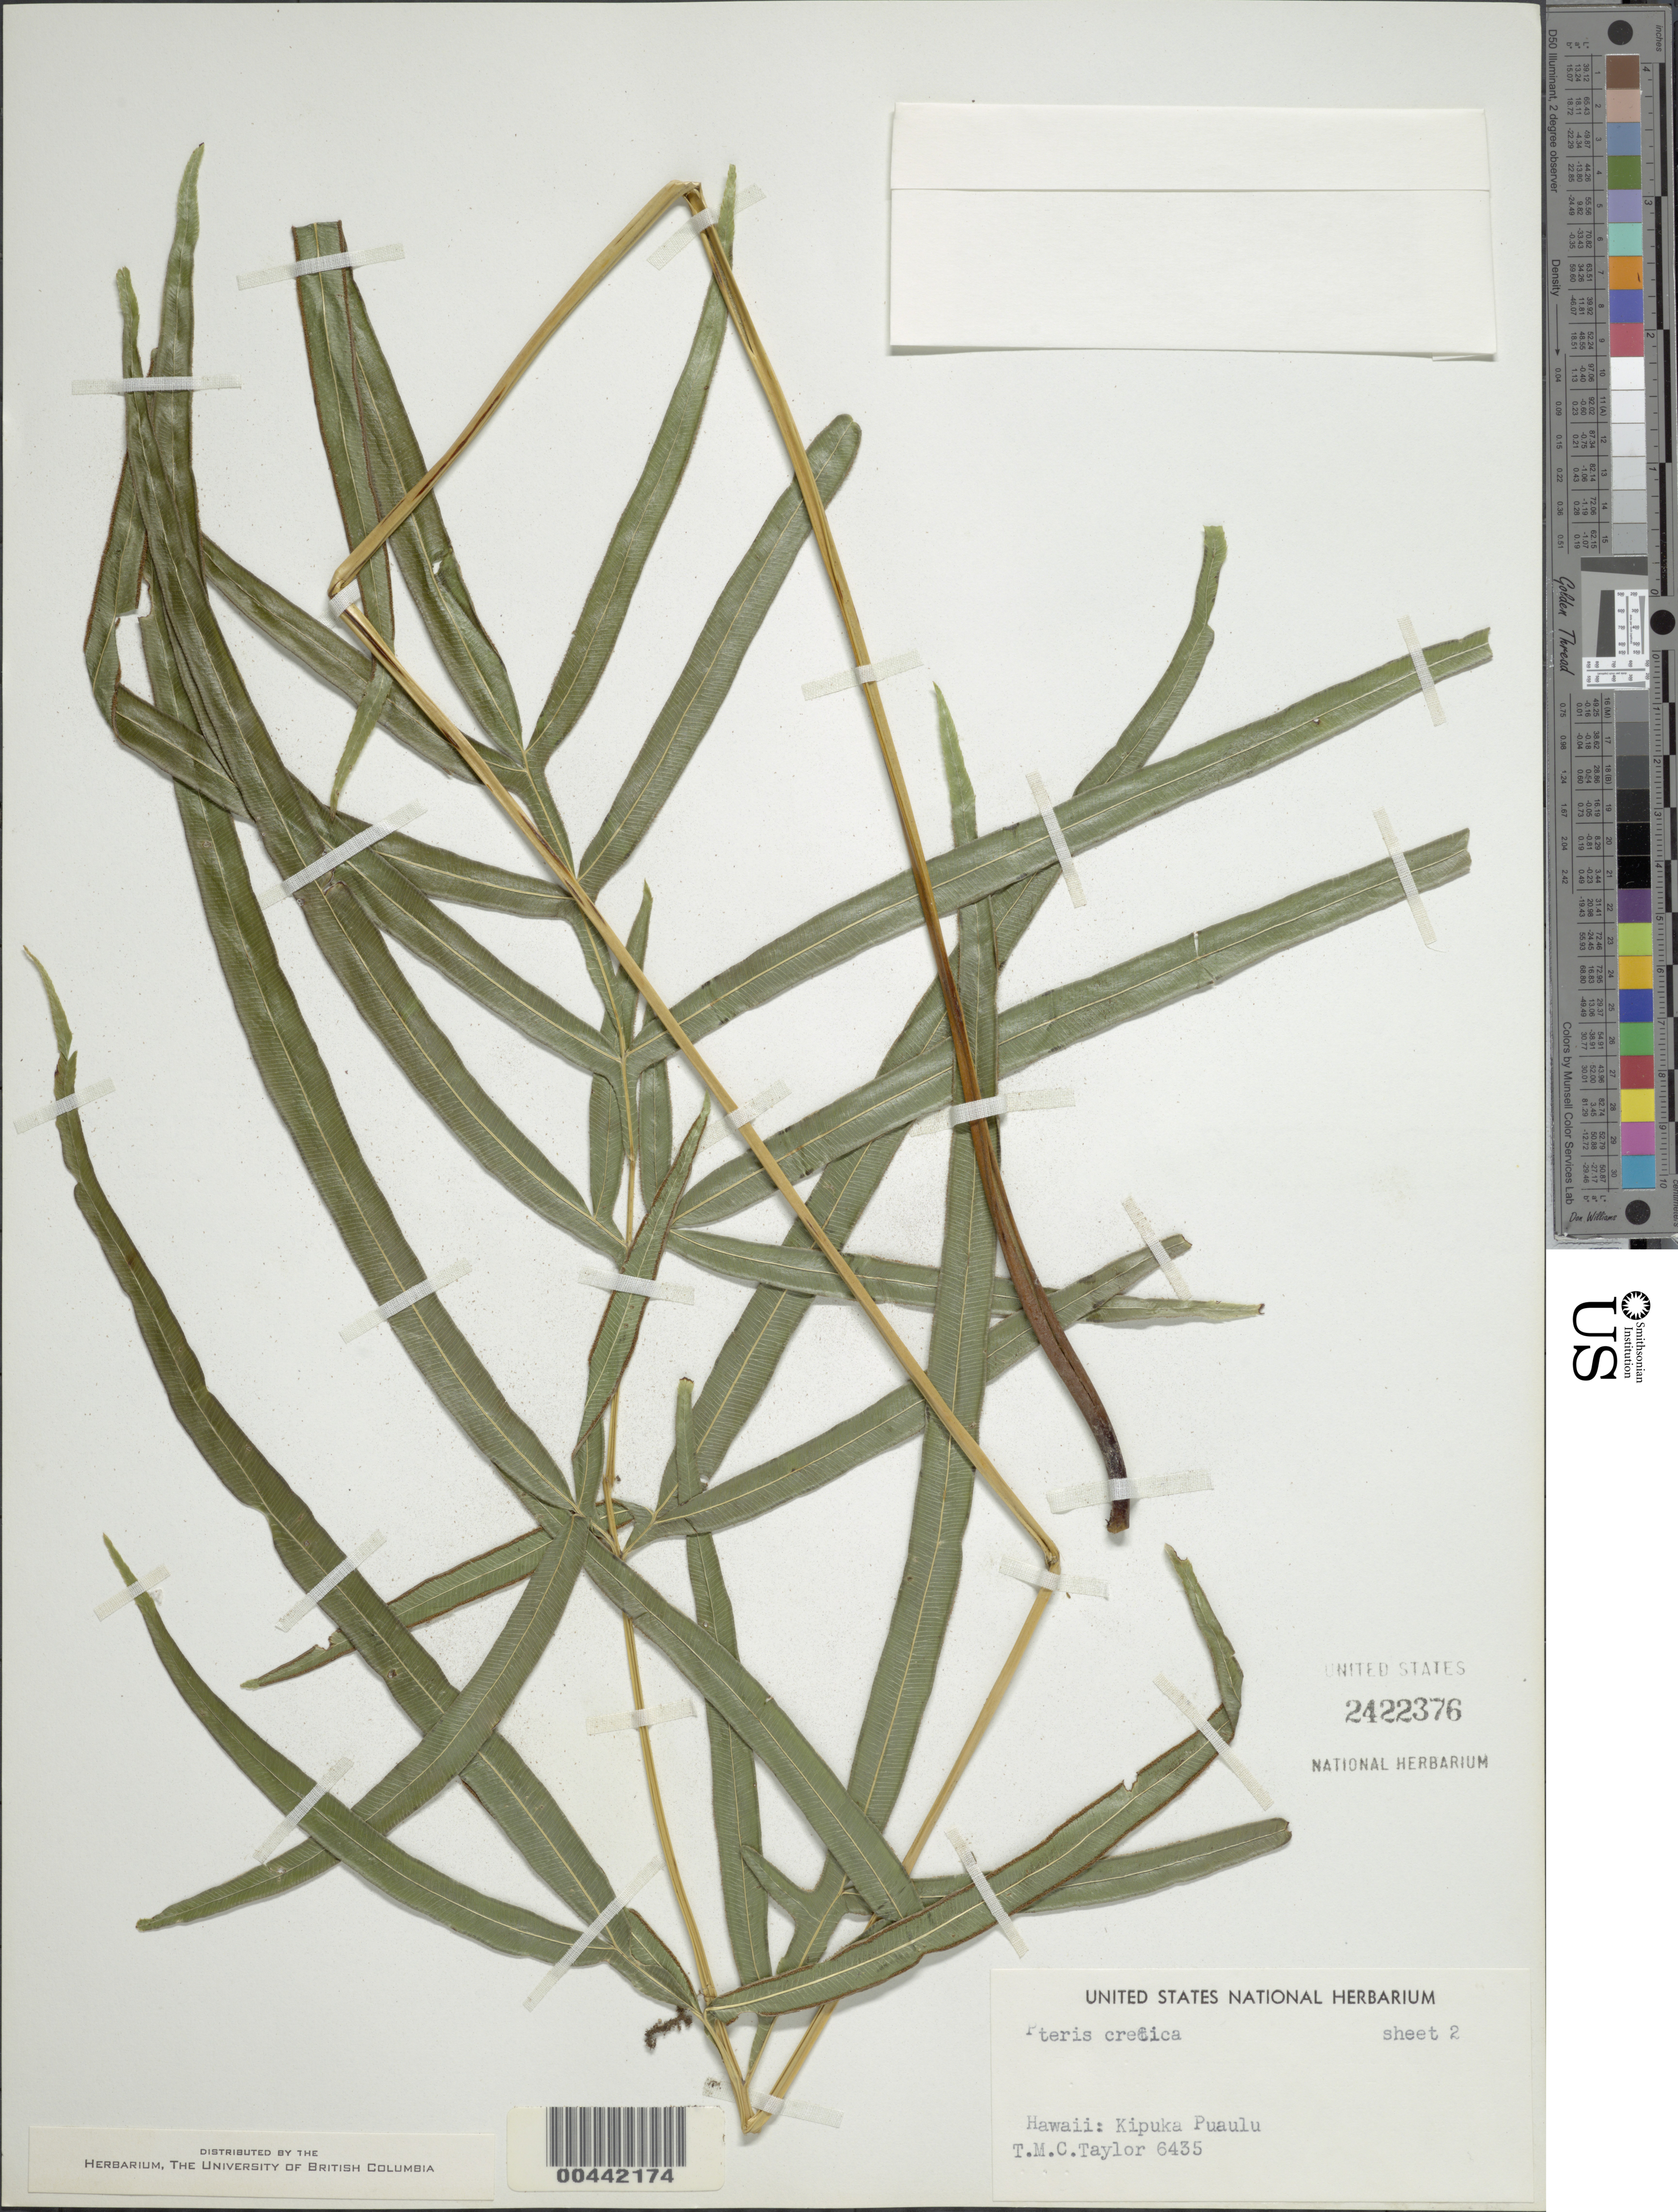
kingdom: Plantae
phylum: Tracheophyta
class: Polypodiopsida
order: Polypodiales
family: Pteridaceae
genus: Pteris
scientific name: Pteris cretica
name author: L.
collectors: T. M. C. Taylor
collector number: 6435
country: United States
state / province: Hawaii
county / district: Hawaii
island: Hawaii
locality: Kipuka Puaulu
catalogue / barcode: US 2422376